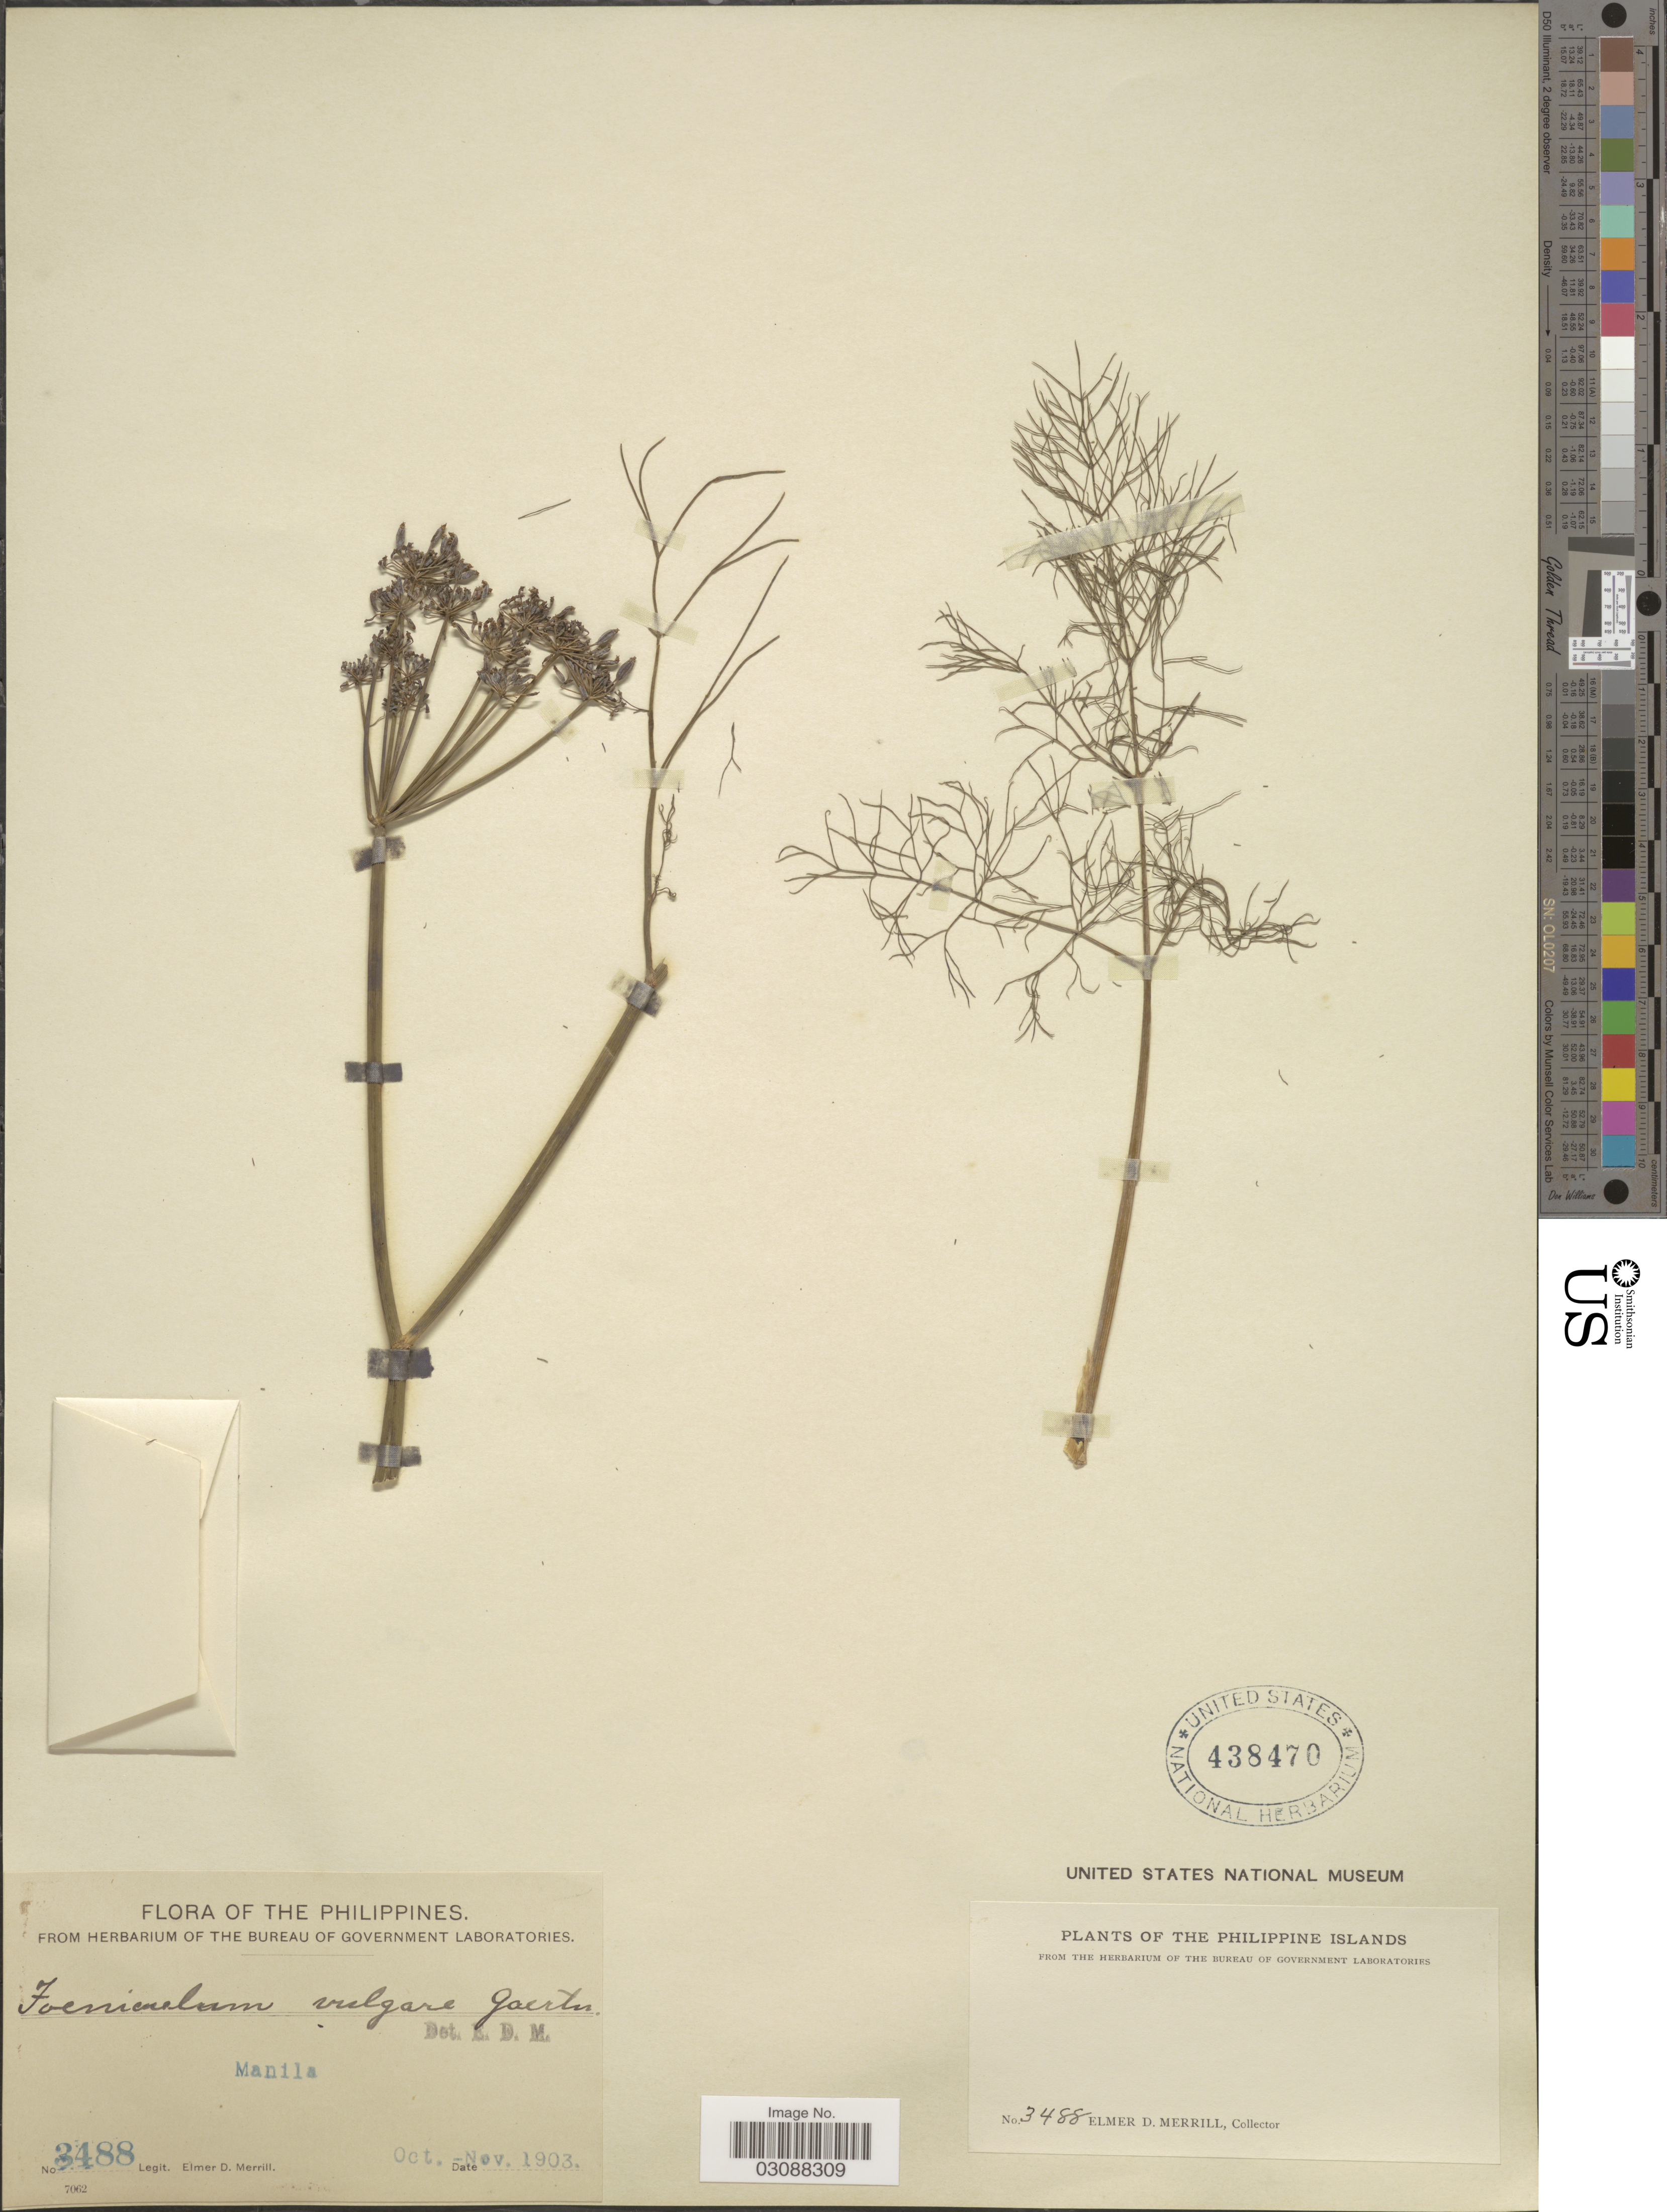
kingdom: Plantae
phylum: Tracheophyta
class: Magnoliopsida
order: Apiales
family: Apiaceae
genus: Foeniculum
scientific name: Foeniculum vulgare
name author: Mill.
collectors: E. D. Merrill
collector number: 3488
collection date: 1903-10/1903-11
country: Philippines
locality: Manila.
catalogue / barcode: US 438470